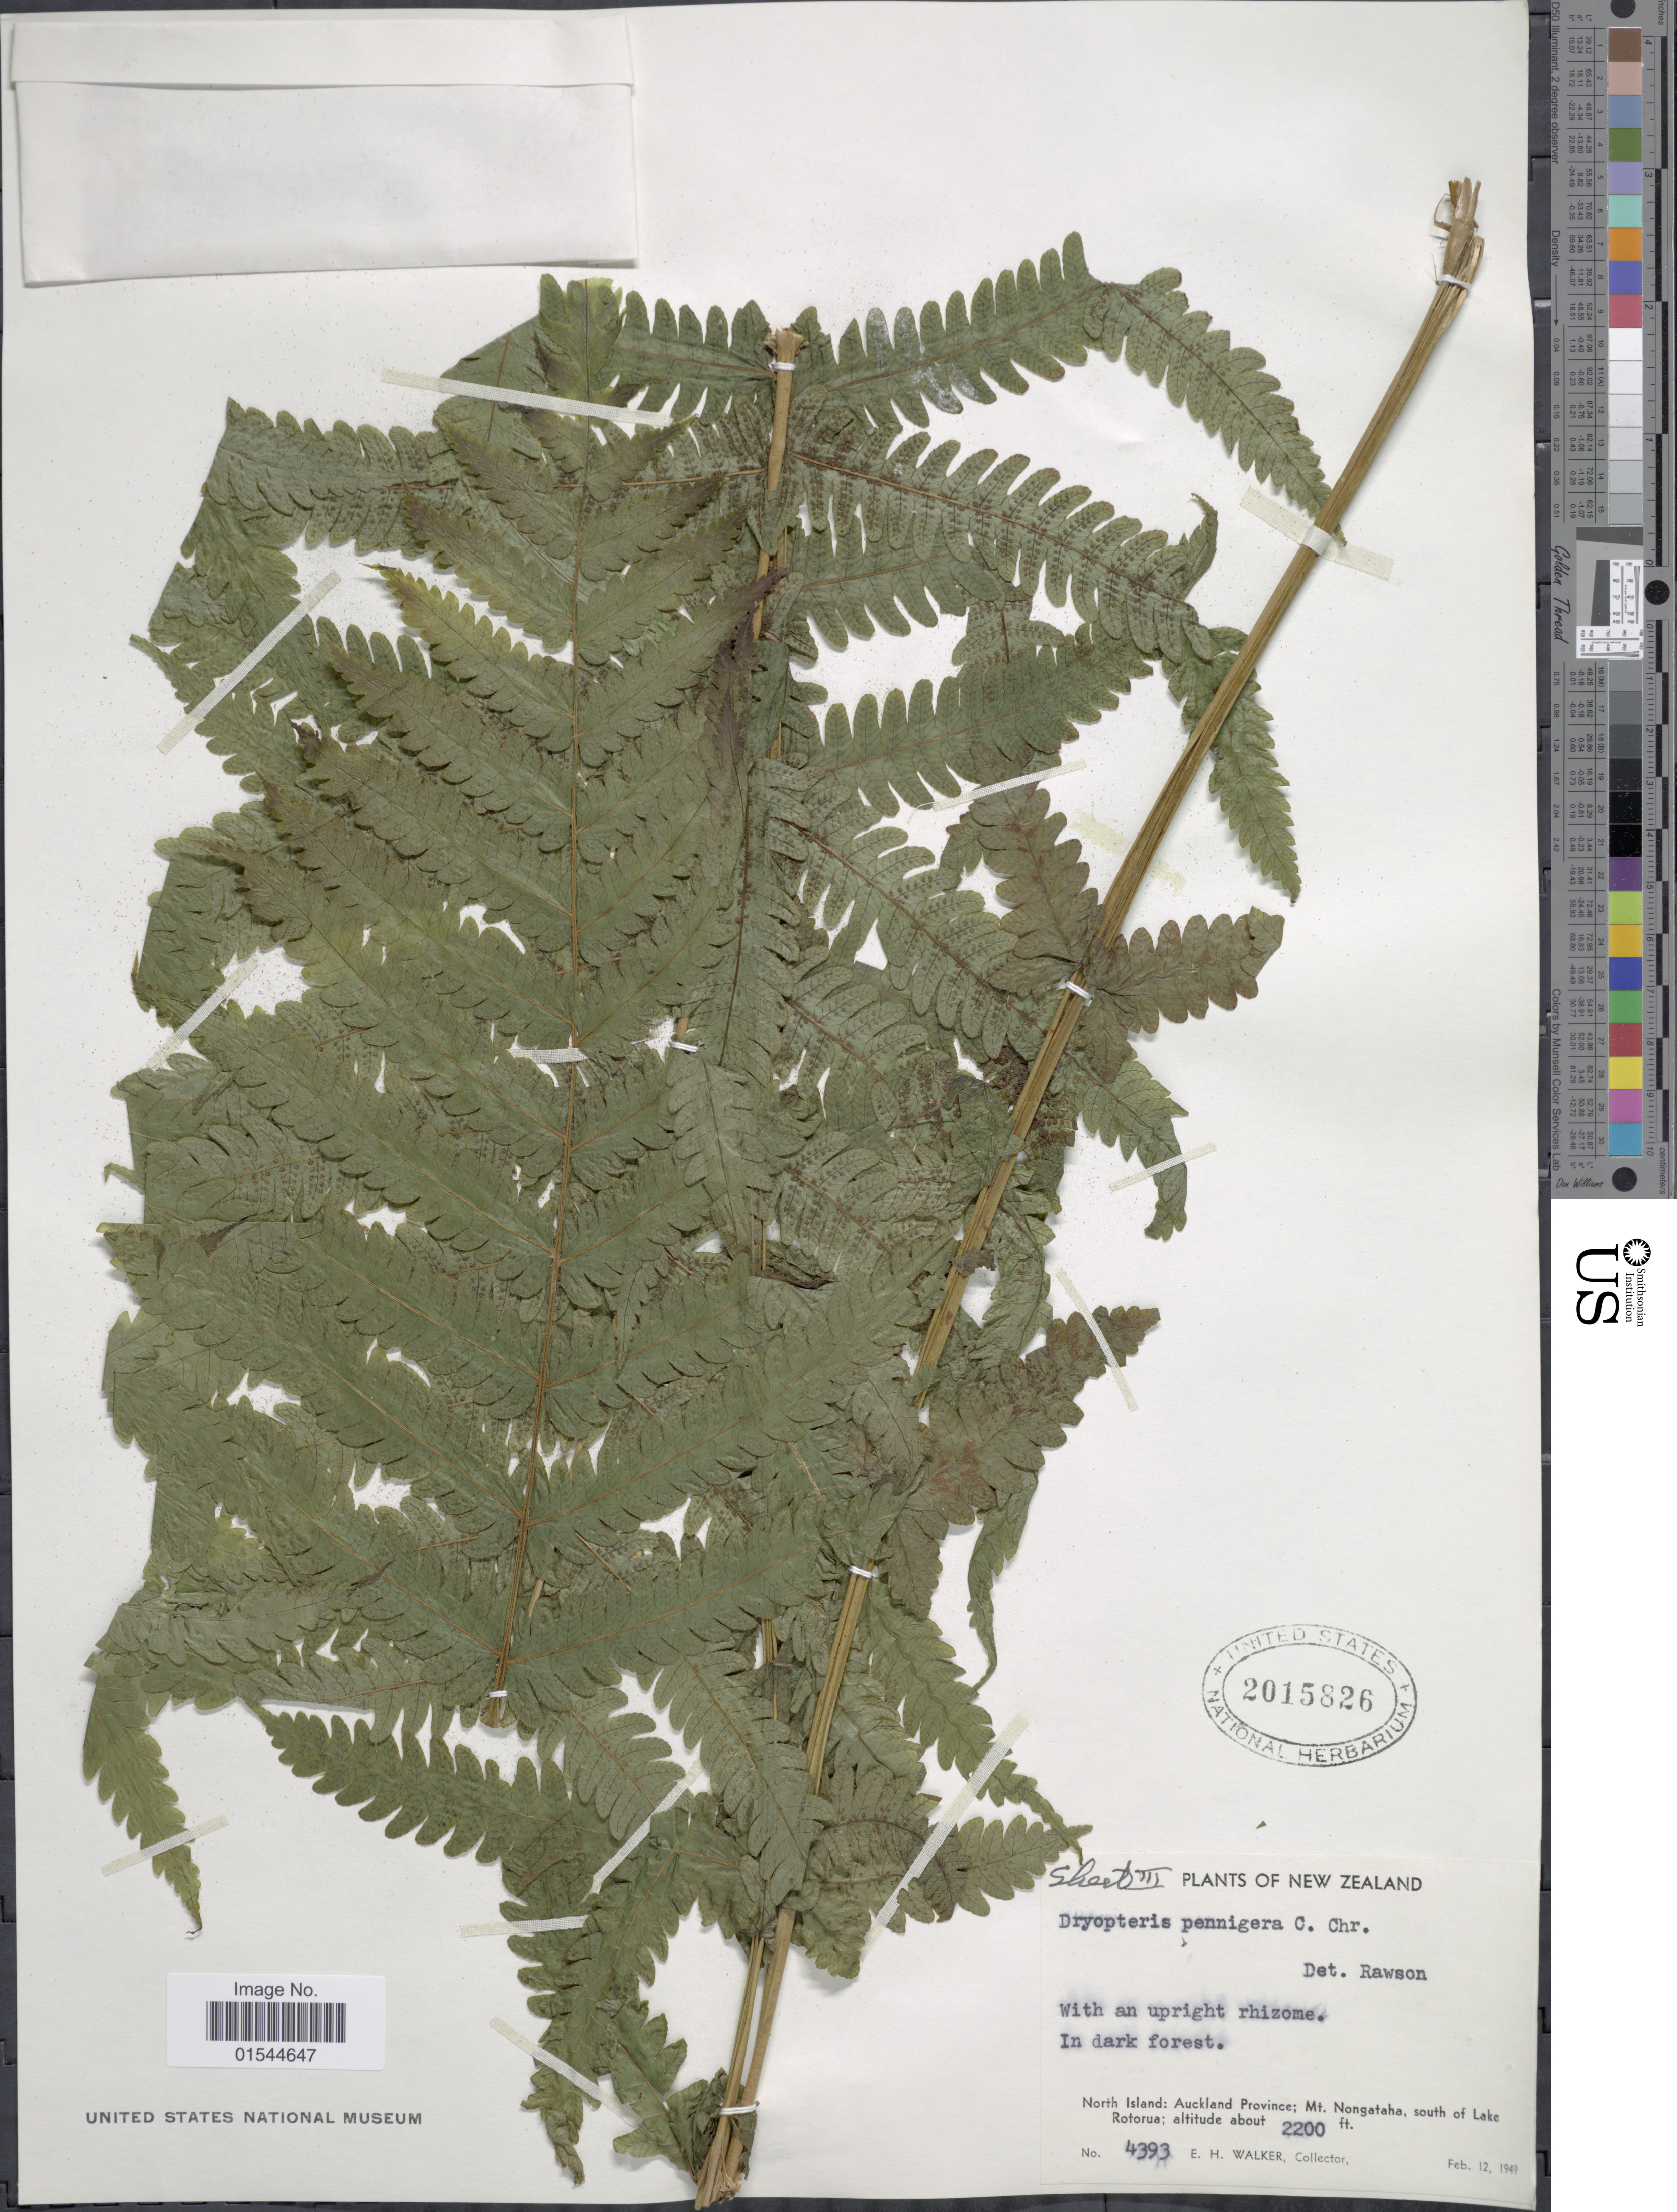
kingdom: Plantae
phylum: Tracheophyta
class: Polypodiopsida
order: Polypodiales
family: Thelypteridaceae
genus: Pneumatopteris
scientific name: Pneumatopteris pennigera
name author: (G. Forst.) Holttum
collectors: E. H. Walker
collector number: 4393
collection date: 1949-02-12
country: New Zealand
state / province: Auckland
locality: North Island: auckland Province; Mt. Nongataha, south of Lake Rotorua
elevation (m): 671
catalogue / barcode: US 2015826